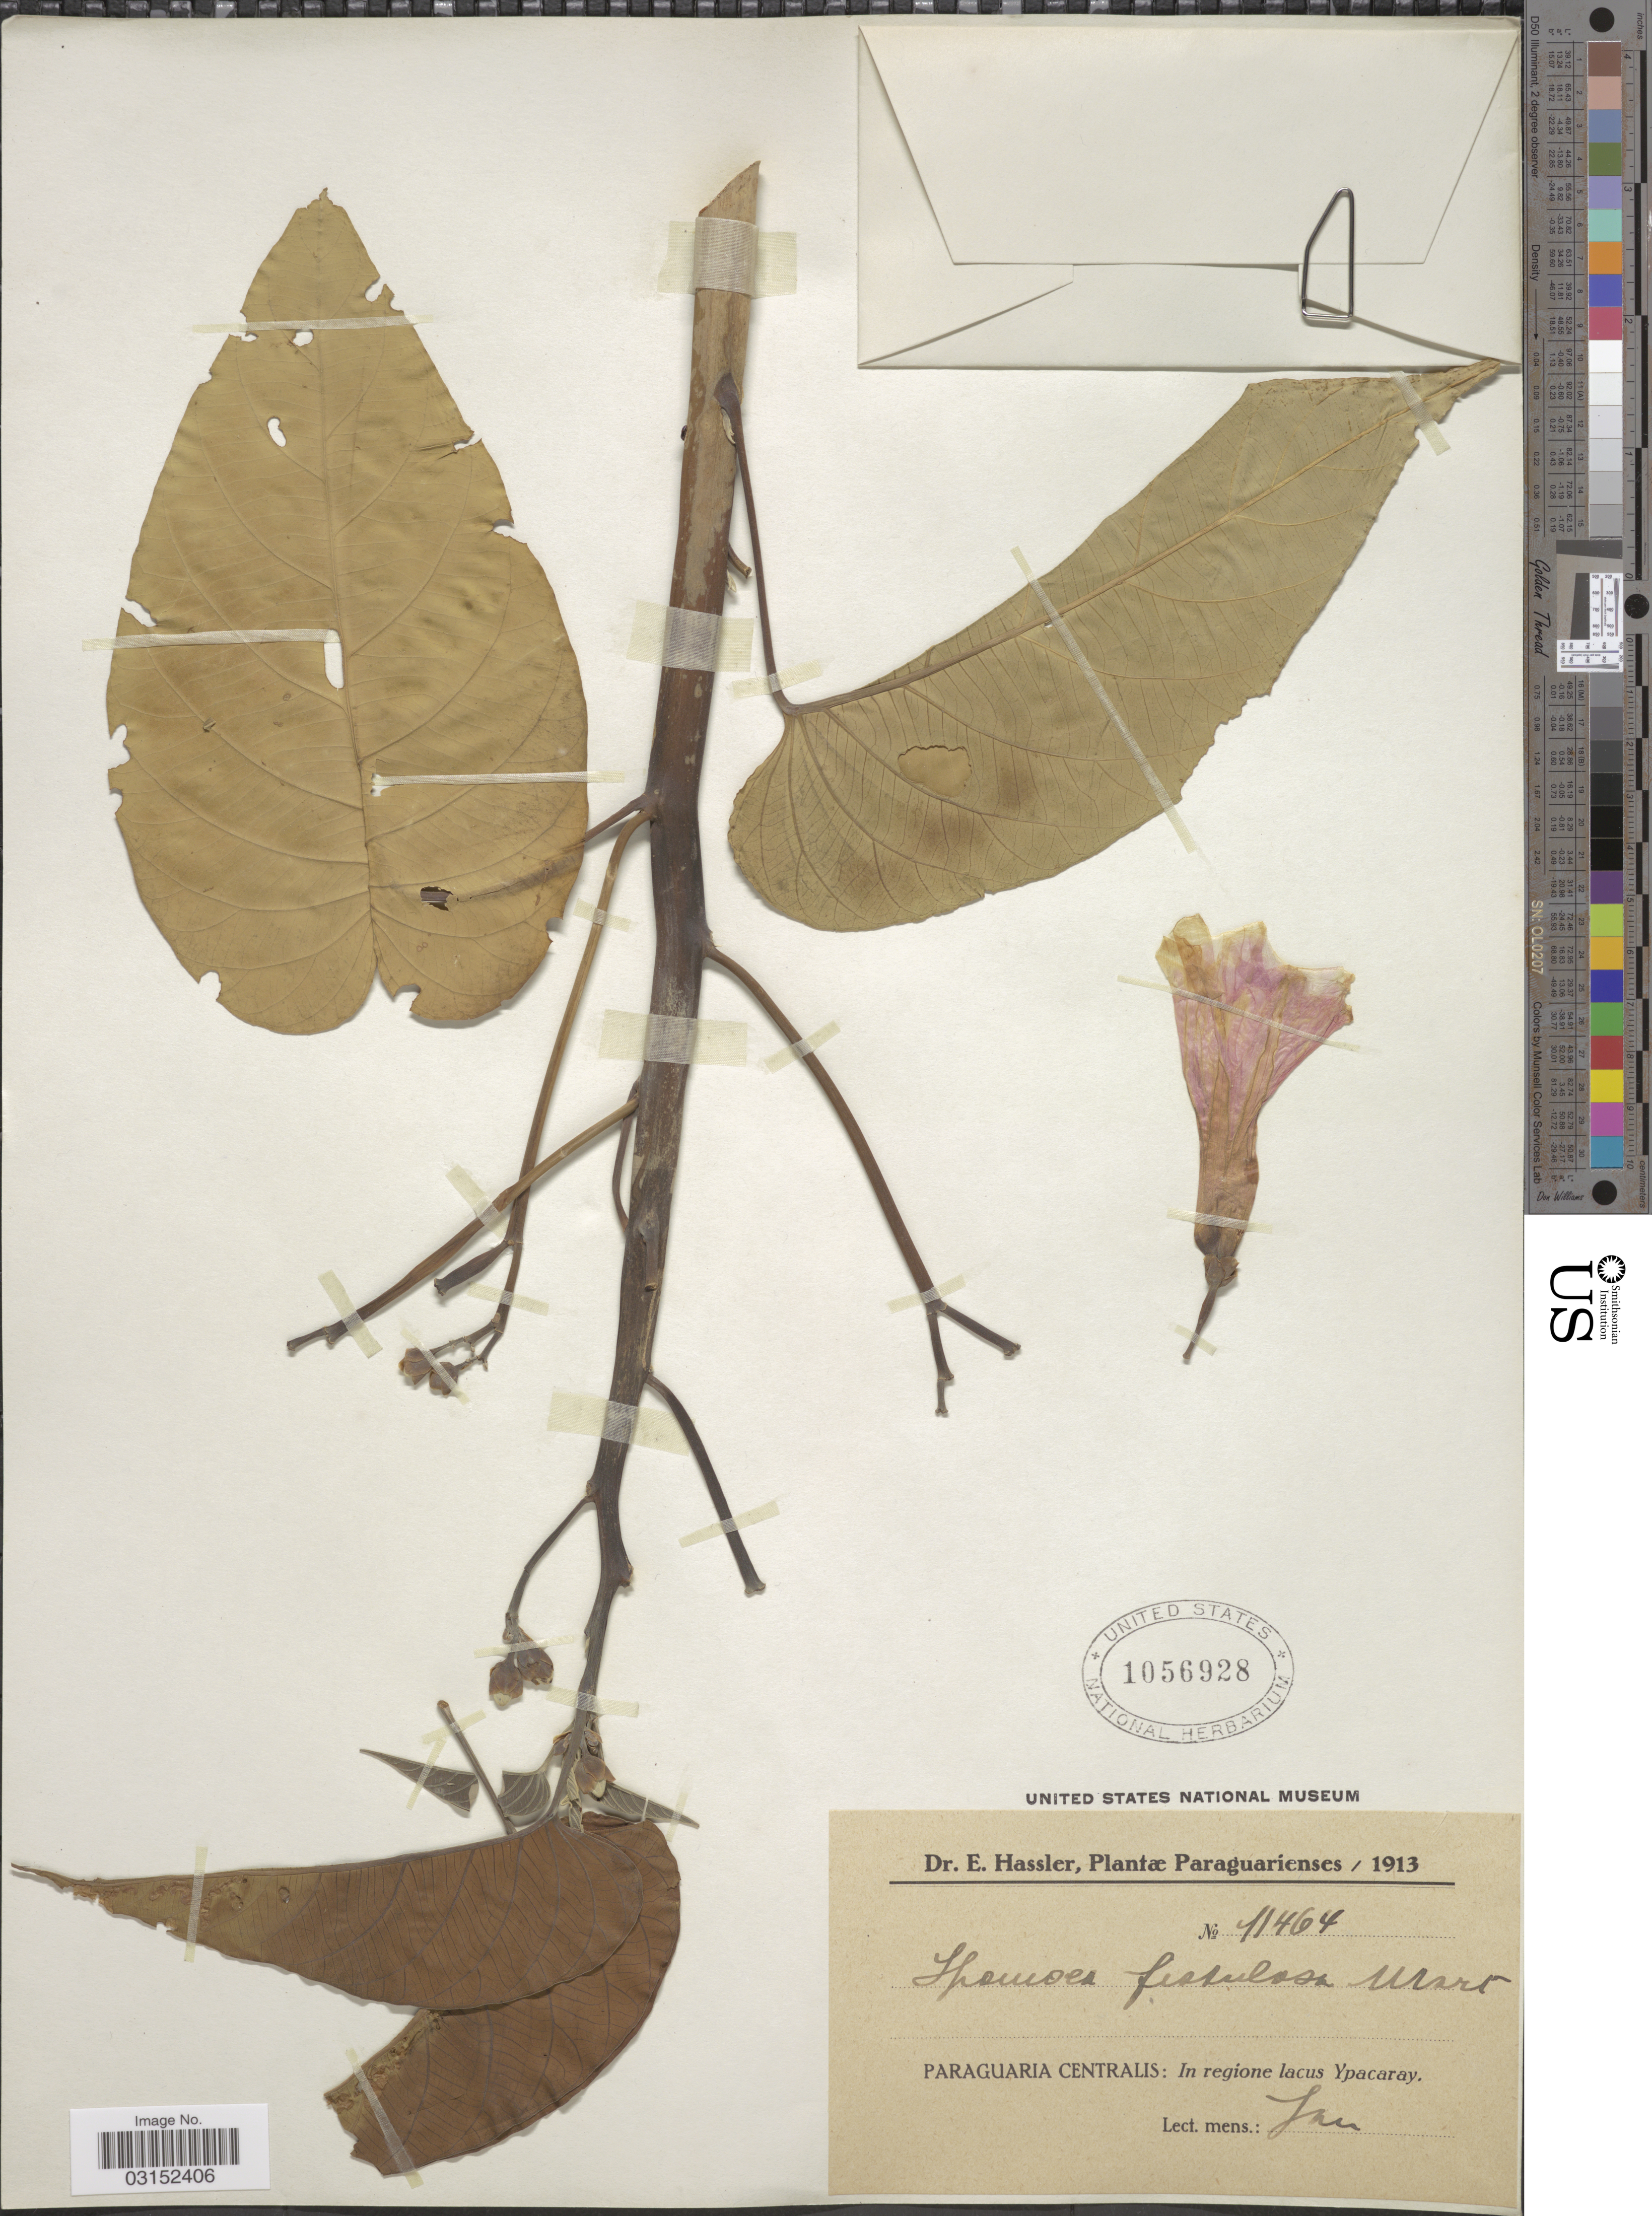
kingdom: Plantae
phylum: Tracheophyta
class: Magnoliopsida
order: Solanales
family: Convolvulaceae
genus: Ipomoea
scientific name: Ipomoea carnea subsp. fistulosa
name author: (Mart. ex Choisy) D.F. Austin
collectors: E. Hassler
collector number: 11464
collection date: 1913-01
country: Paraguay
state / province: Paraguari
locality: Paraguaria Centralis: In regione lacus Yparacay.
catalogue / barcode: US 1056928